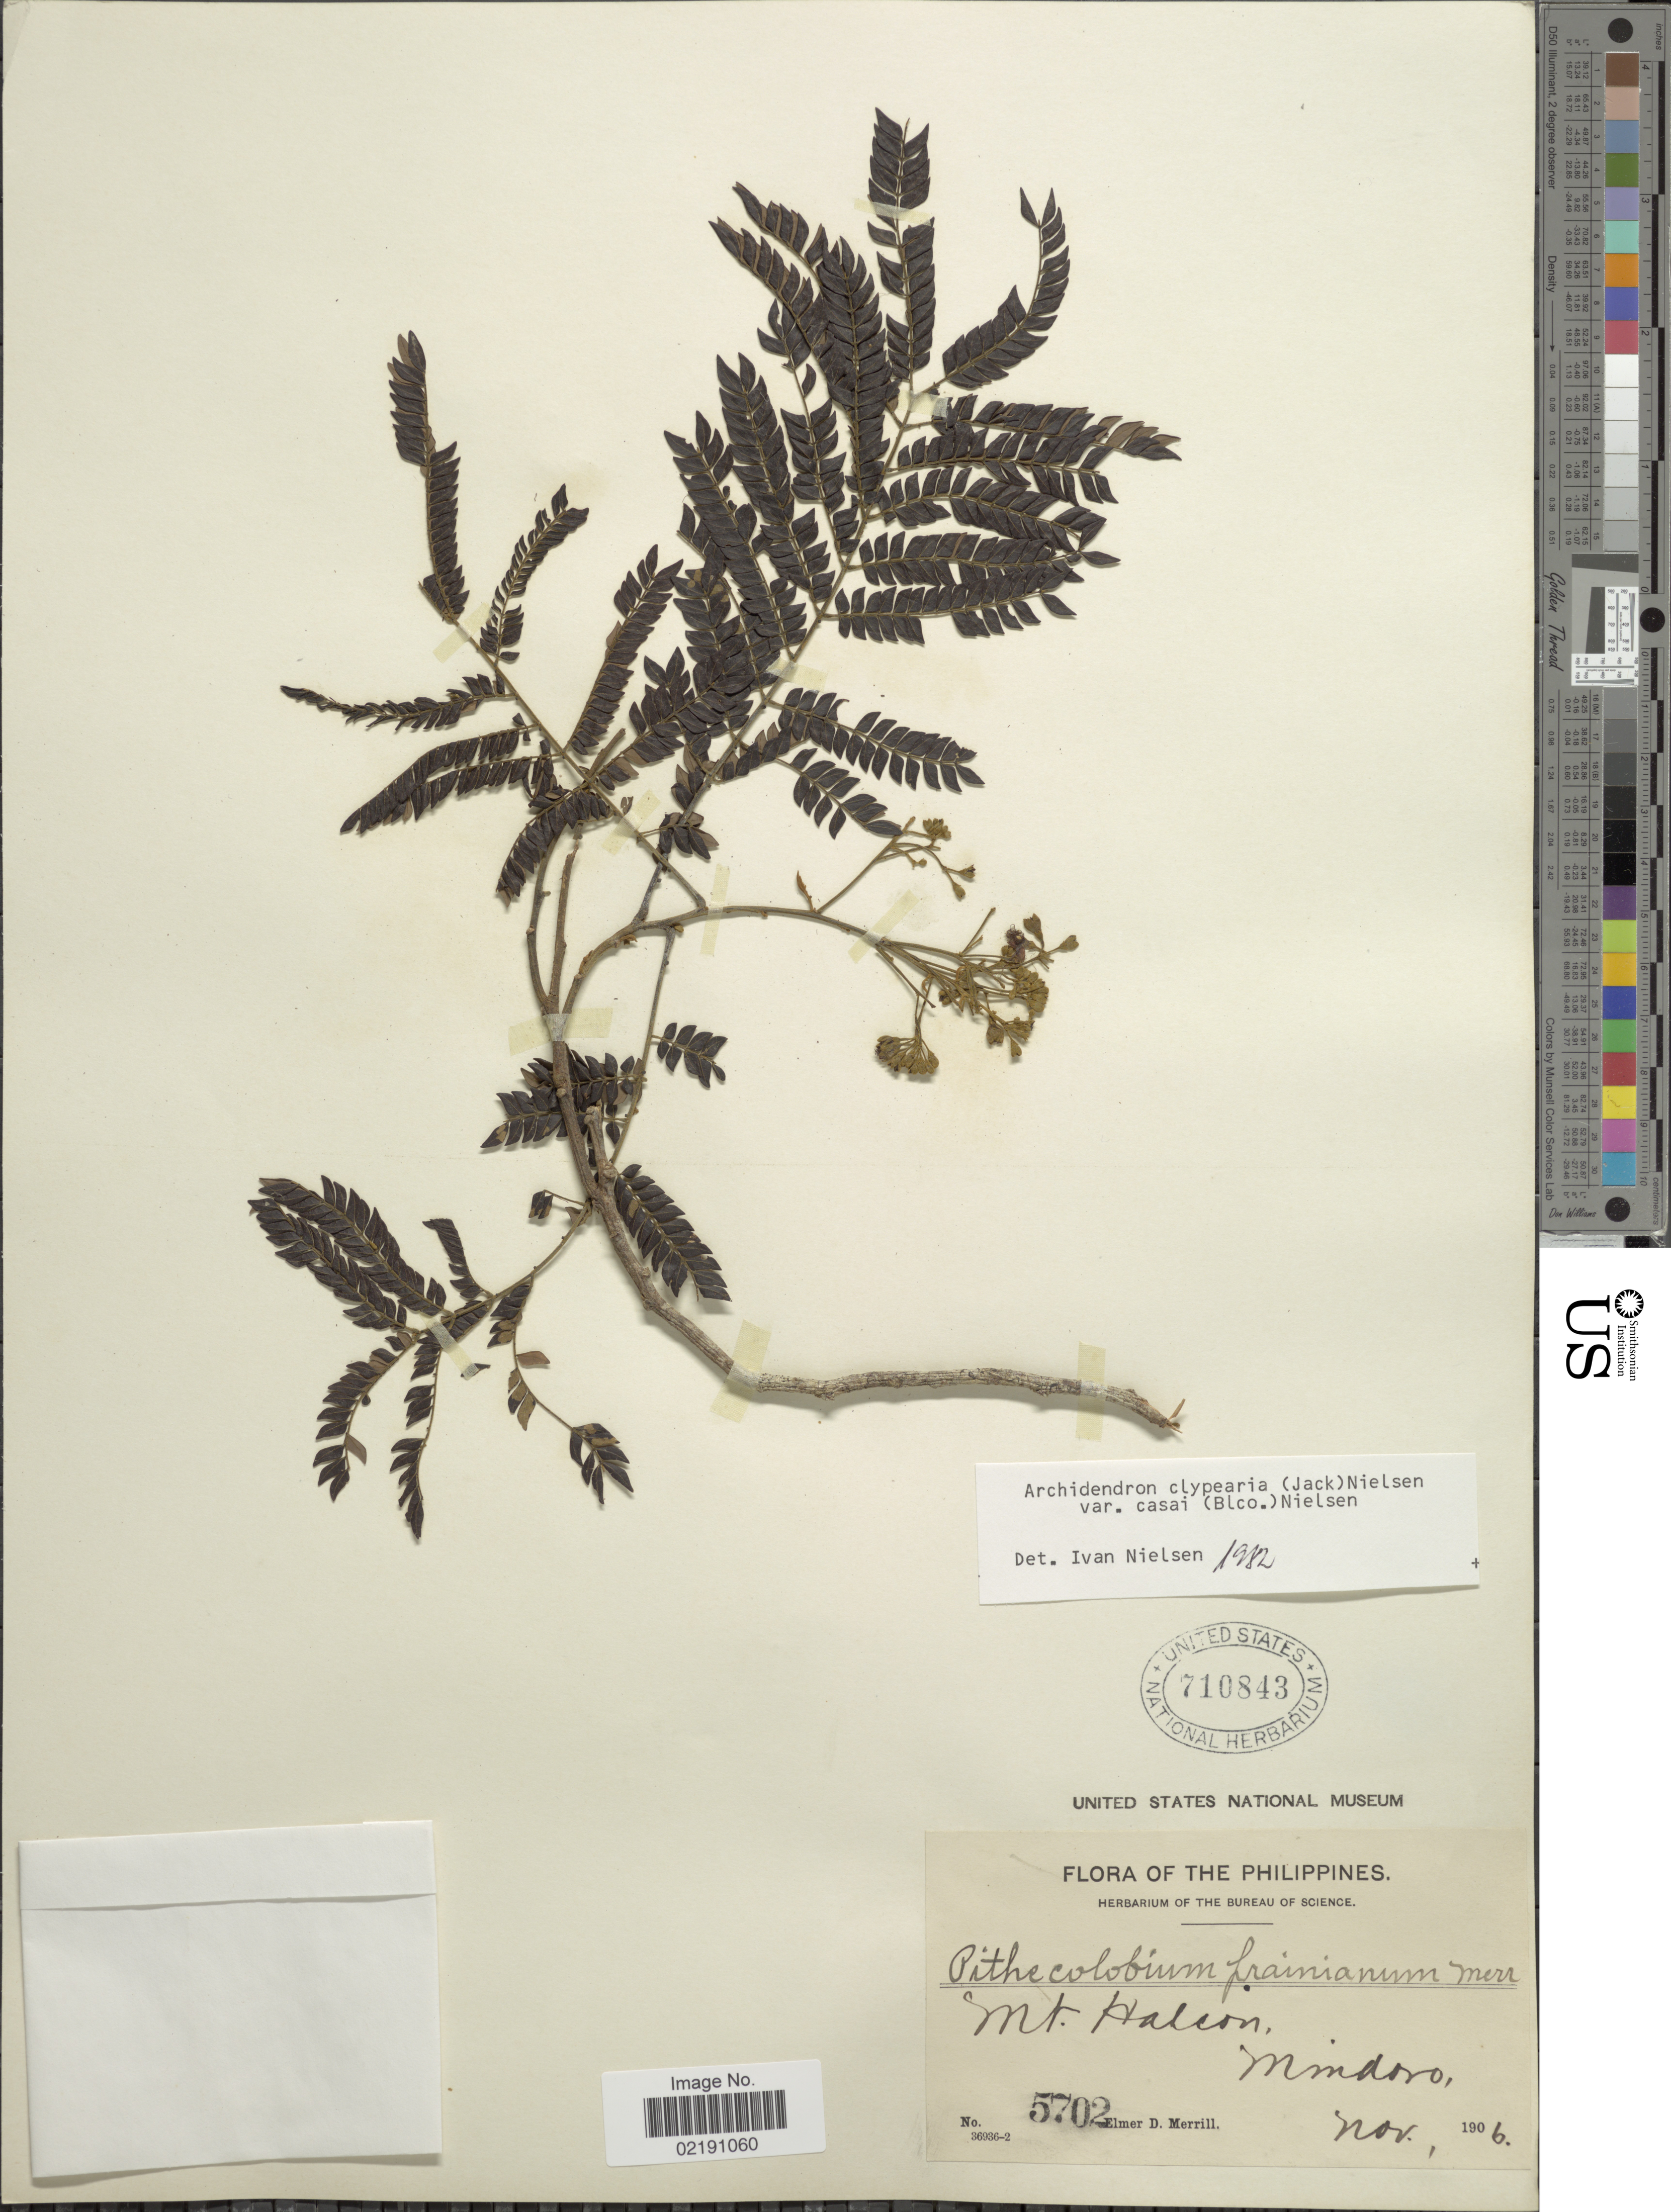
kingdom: Plantae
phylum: Tracheophyta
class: Magnoliopsida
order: Fabales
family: Fabaceae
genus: Archidendron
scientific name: Archidendron clypearia var. casai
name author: (Blanco) I.C. Nielsen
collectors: E. D. Merrill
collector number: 5702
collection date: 1906-11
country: Philippines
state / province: Mimaropa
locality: Mt. Halcon, Mindoro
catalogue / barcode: US 710843